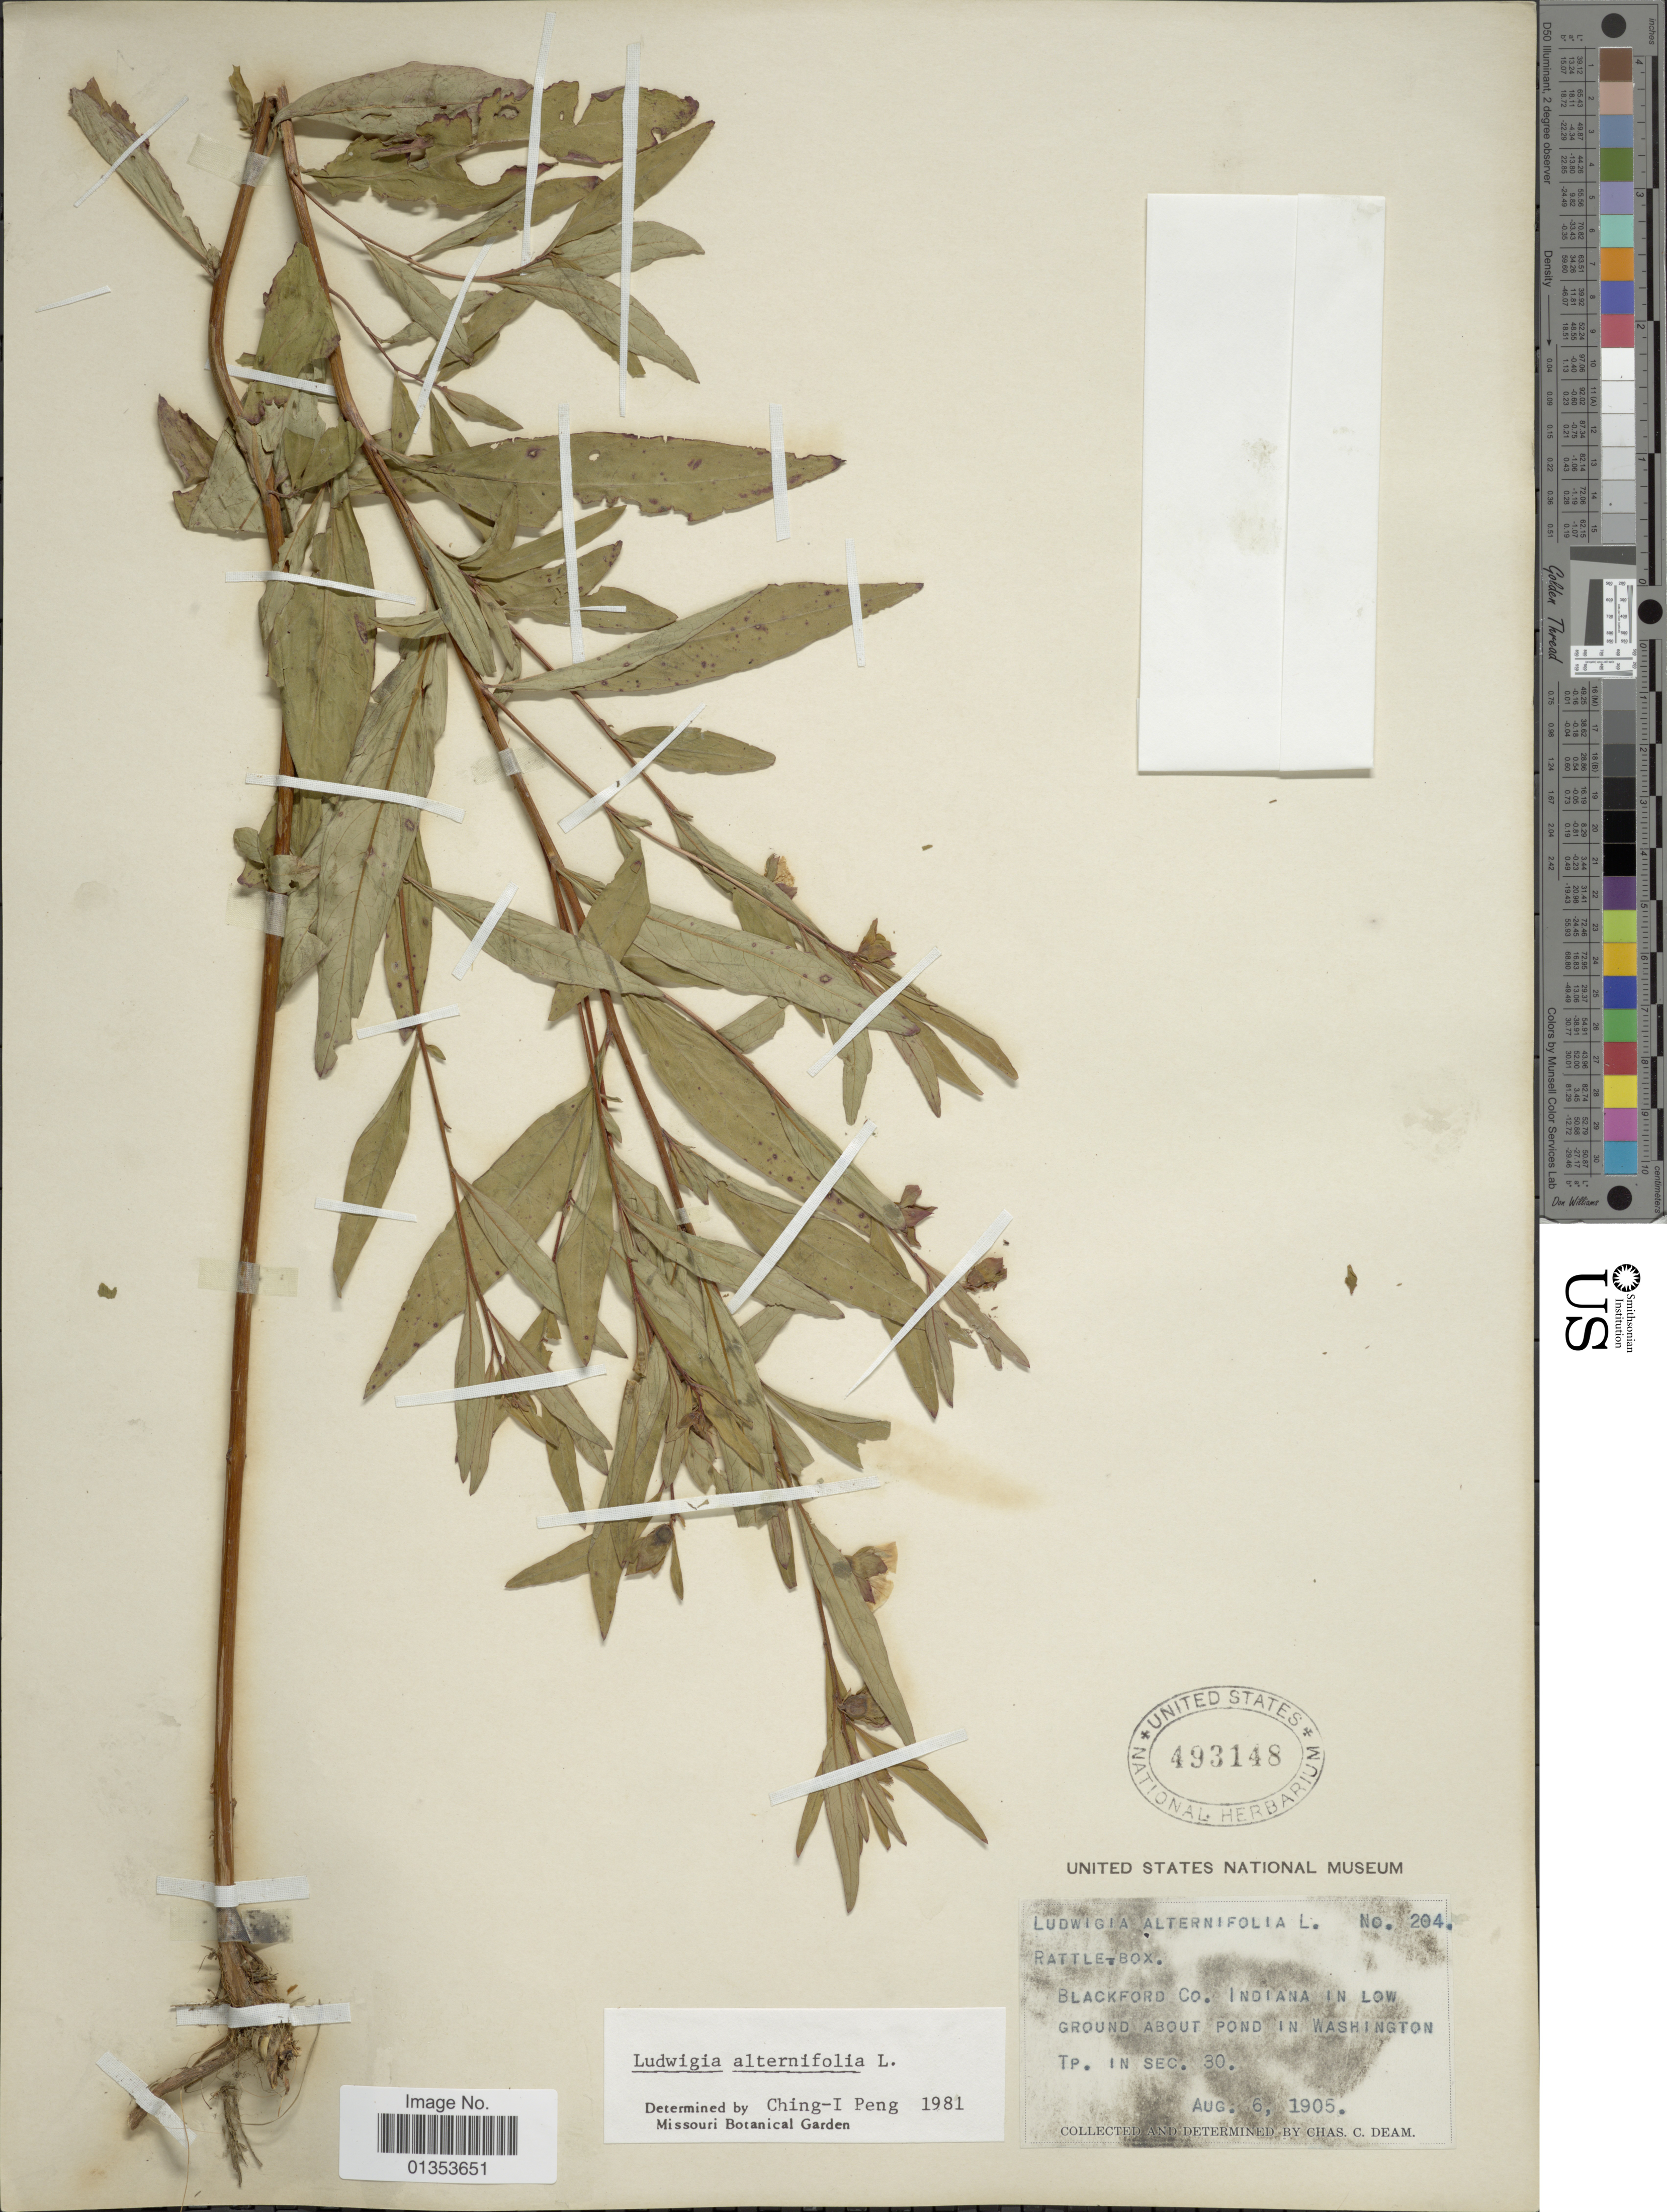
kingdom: Plantae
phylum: Tracheophyta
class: Magnoliopsida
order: Myrtales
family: Onagraceae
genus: Ludwigia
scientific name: Ludwigia alternifolia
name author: L.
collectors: C. C. Deam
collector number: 204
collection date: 1905-08-06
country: United States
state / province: Indiana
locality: Blackford Co. Indiana in low ground about pond in Washington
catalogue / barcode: US 493148